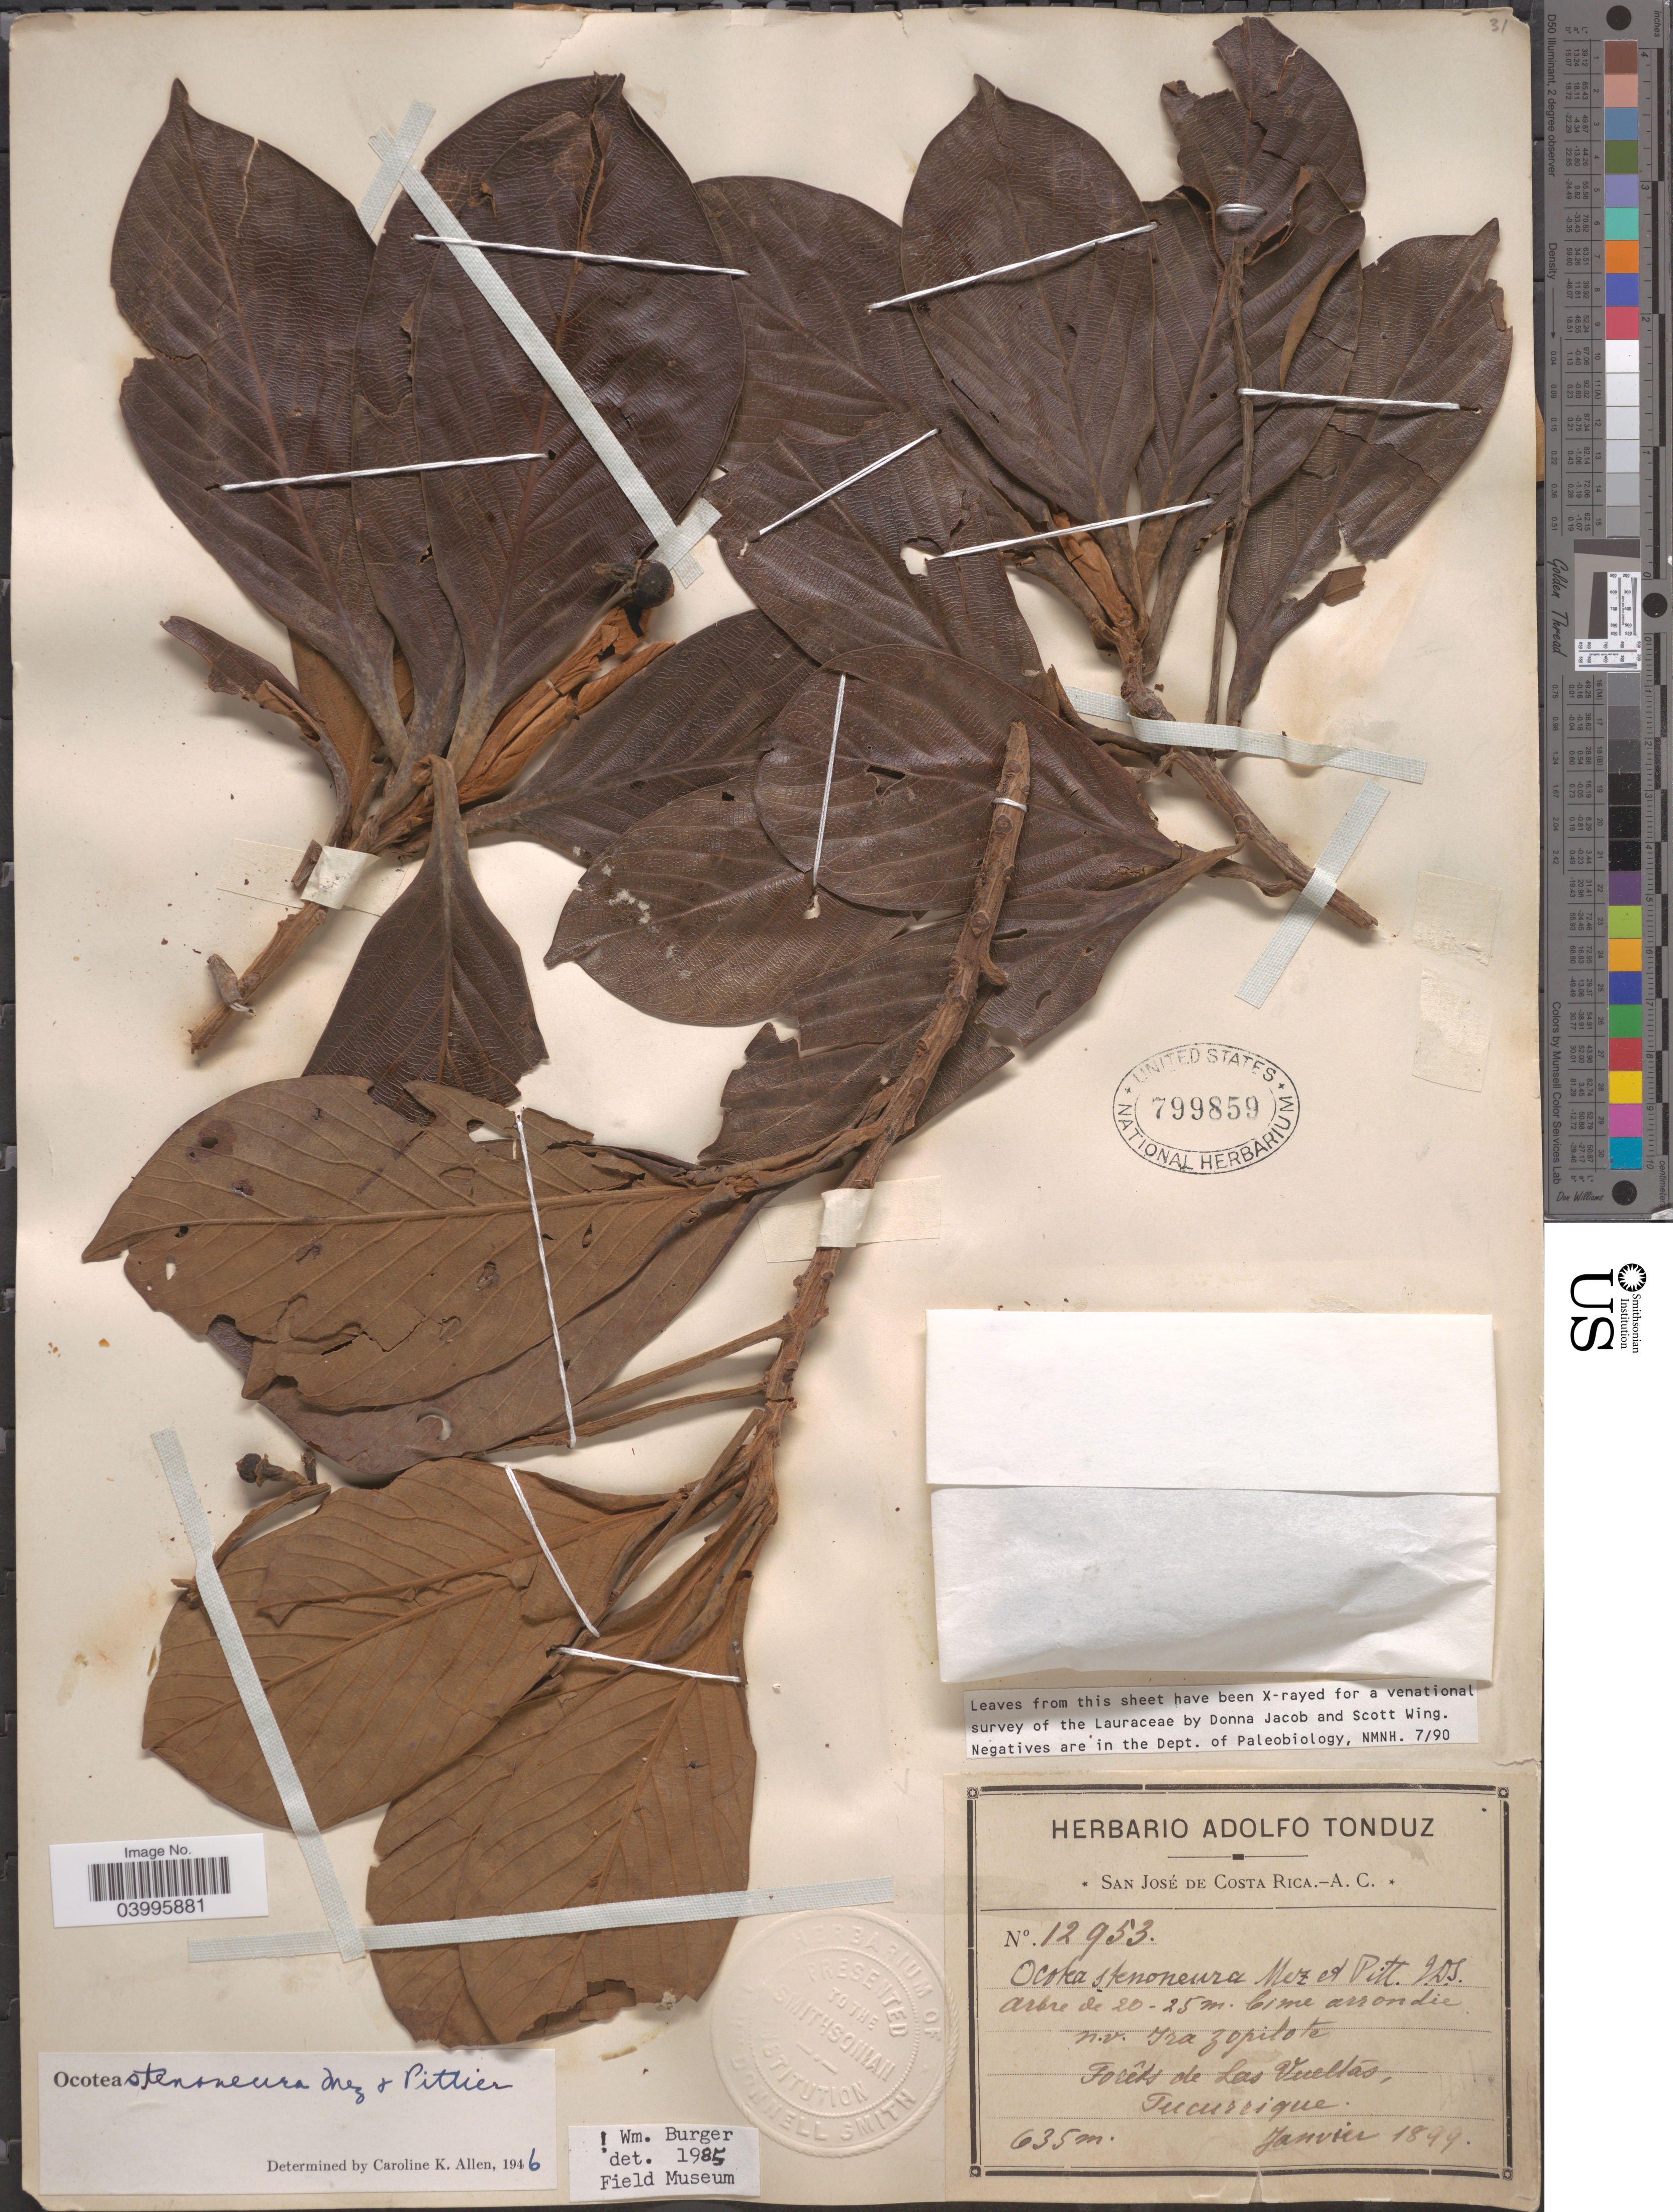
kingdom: Plantae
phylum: Tracheophyta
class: Magnoliopsida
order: Laurales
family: Lauraceae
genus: Ocotea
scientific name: Ocotea stenoneura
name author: Mez & Pittier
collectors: ex Herb. Adolfo Tonduz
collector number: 12953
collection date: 1899-01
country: Costa Rica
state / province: San José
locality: Forêts de Las Vueltas, Tucurrique.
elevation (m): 635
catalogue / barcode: US 799859